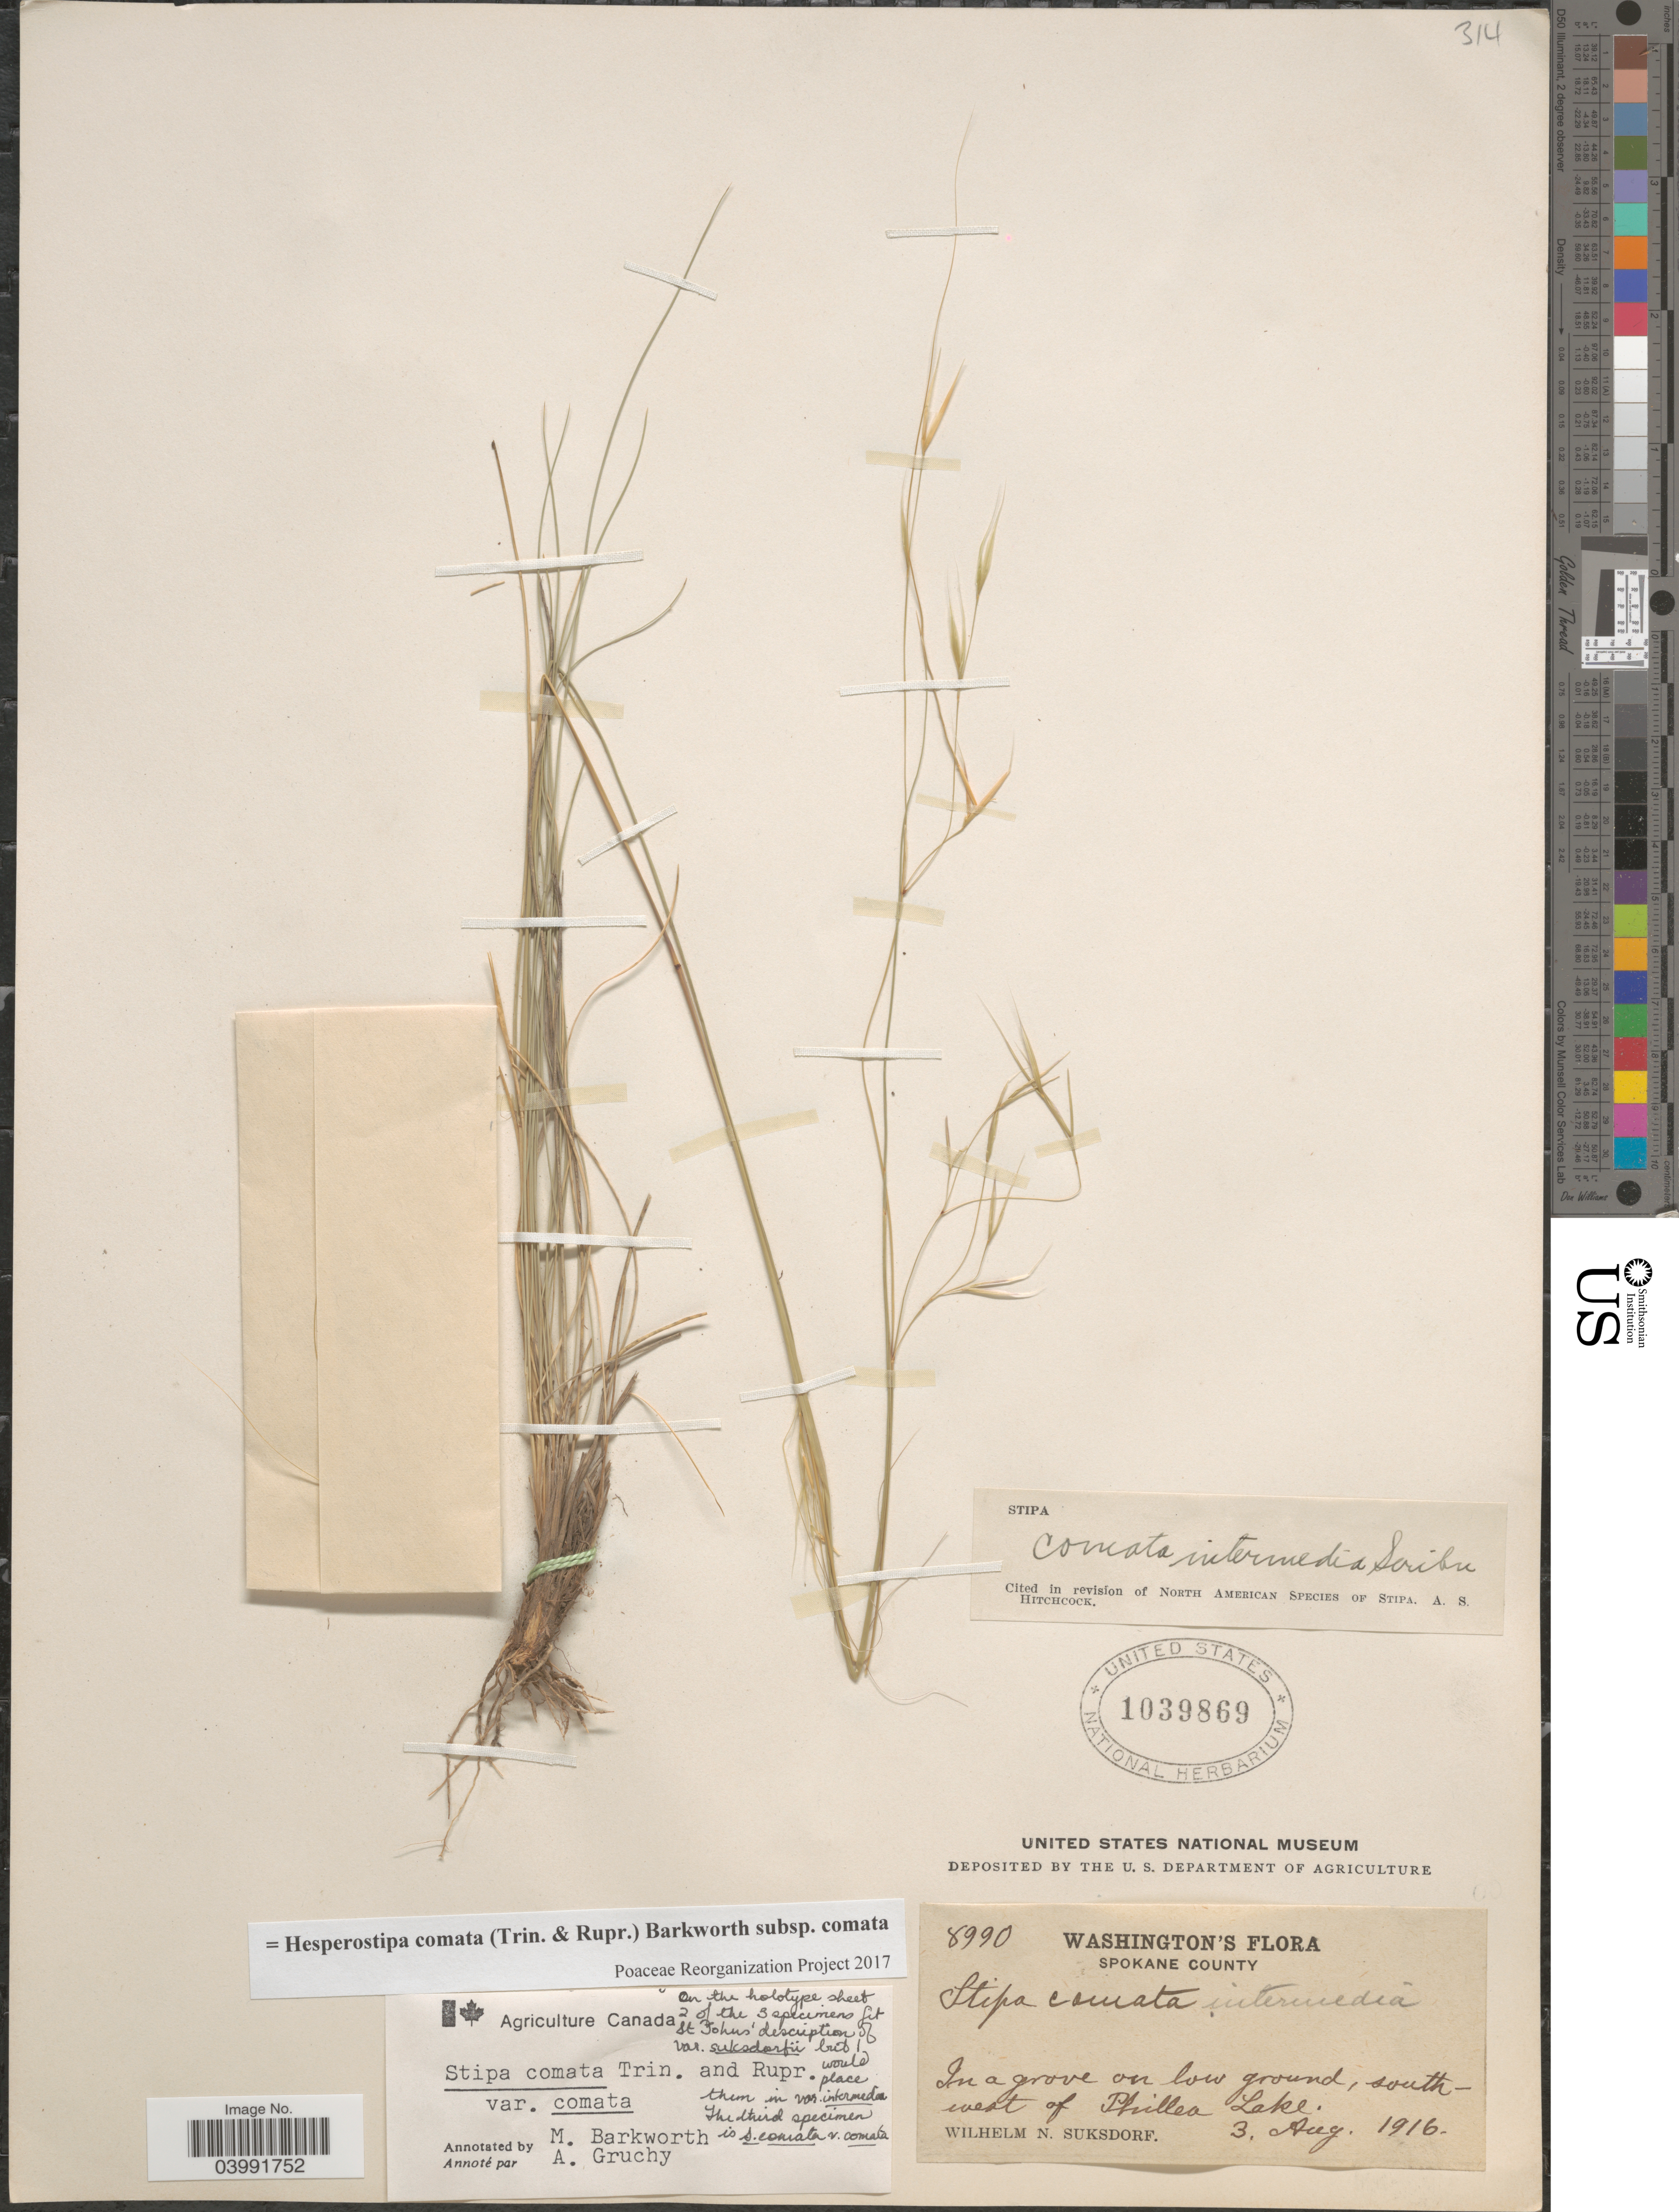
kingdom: Plantae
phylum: Tracheophyta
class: Liliopsida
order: Poales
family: Poaceae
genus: Hesperostipa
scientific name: Hesperostipa comata subsp. comata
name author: (Trin. & Rupr.) Barkworth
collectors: W. N. Suksdorf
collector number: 8990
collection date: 1916-08-03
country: United States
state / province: Washington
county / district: Spokane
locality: Spokane County. In a grove on low ground, southwest of Philleo Lake.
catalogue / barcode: US 1039869